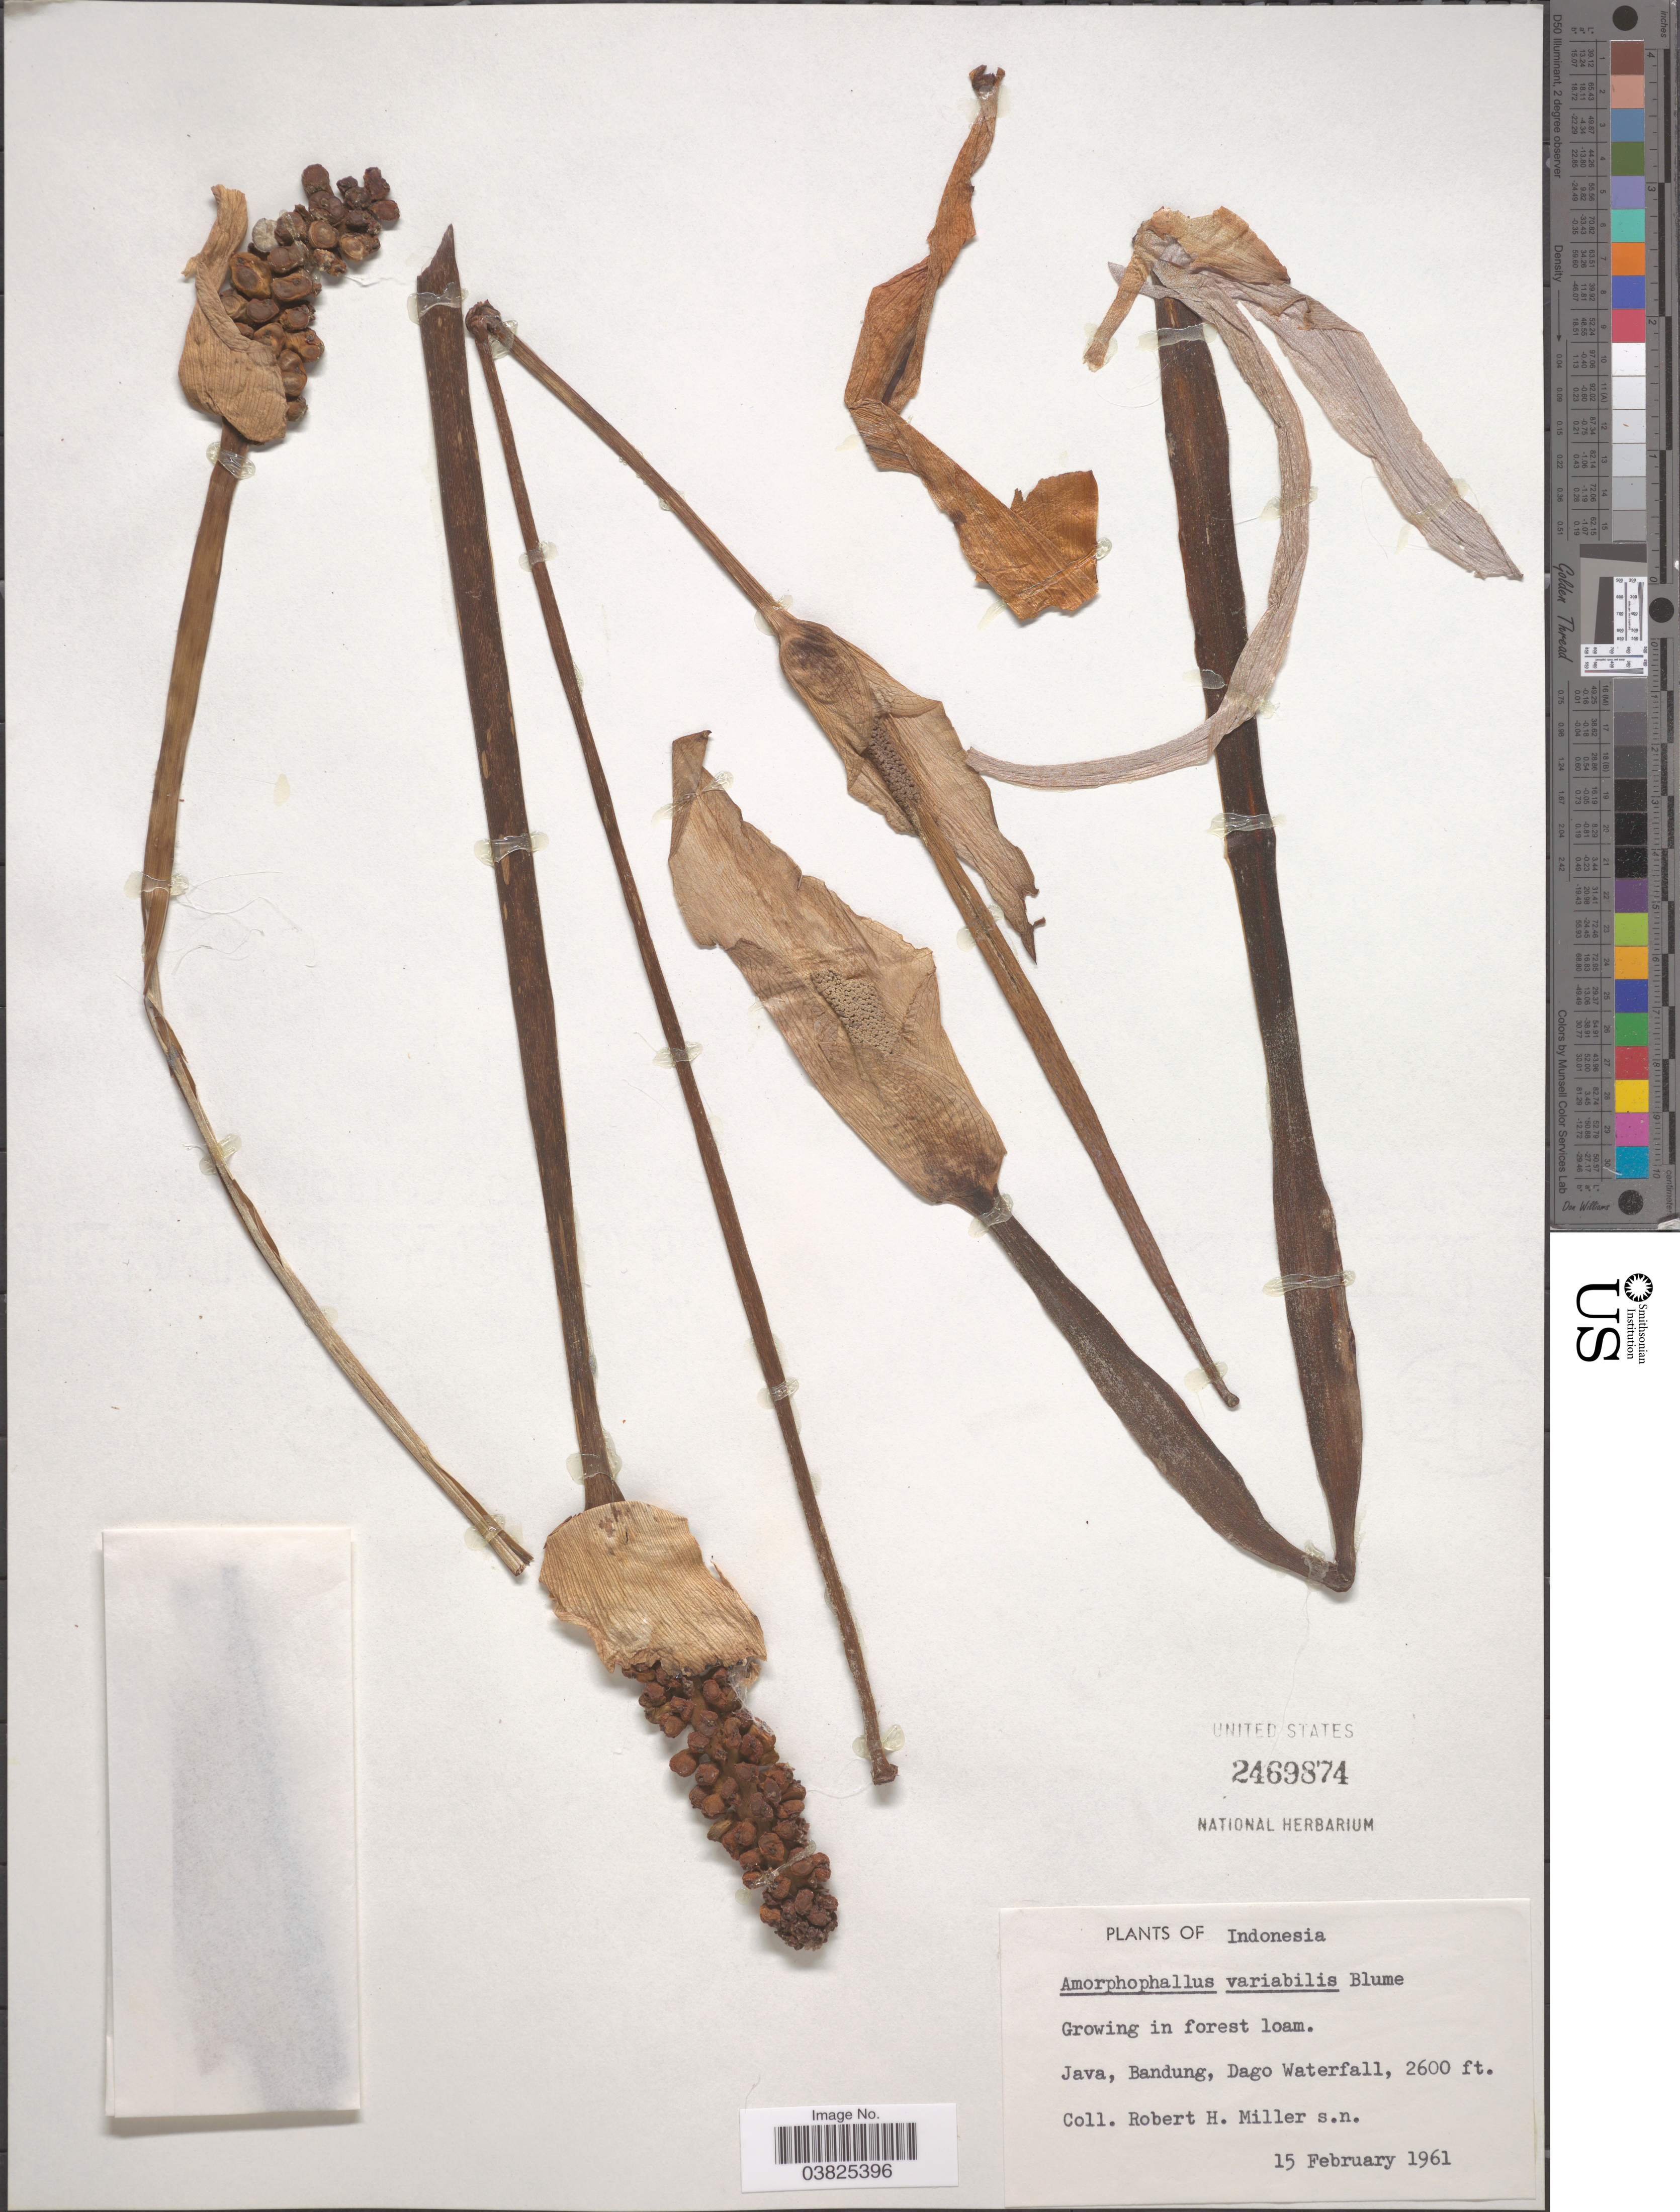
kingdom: Plantae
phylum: Tracheophyta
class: Liliopsida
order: Alismatales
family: Araceae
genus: Amorphophallus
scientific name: Amorphophallus variablis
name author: Blume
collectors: R. B. Miller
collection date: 1961-02-15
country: Indonesia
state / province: Java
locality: Bandung, Dago Waterfall.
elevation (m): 792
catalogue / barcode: US 2469874